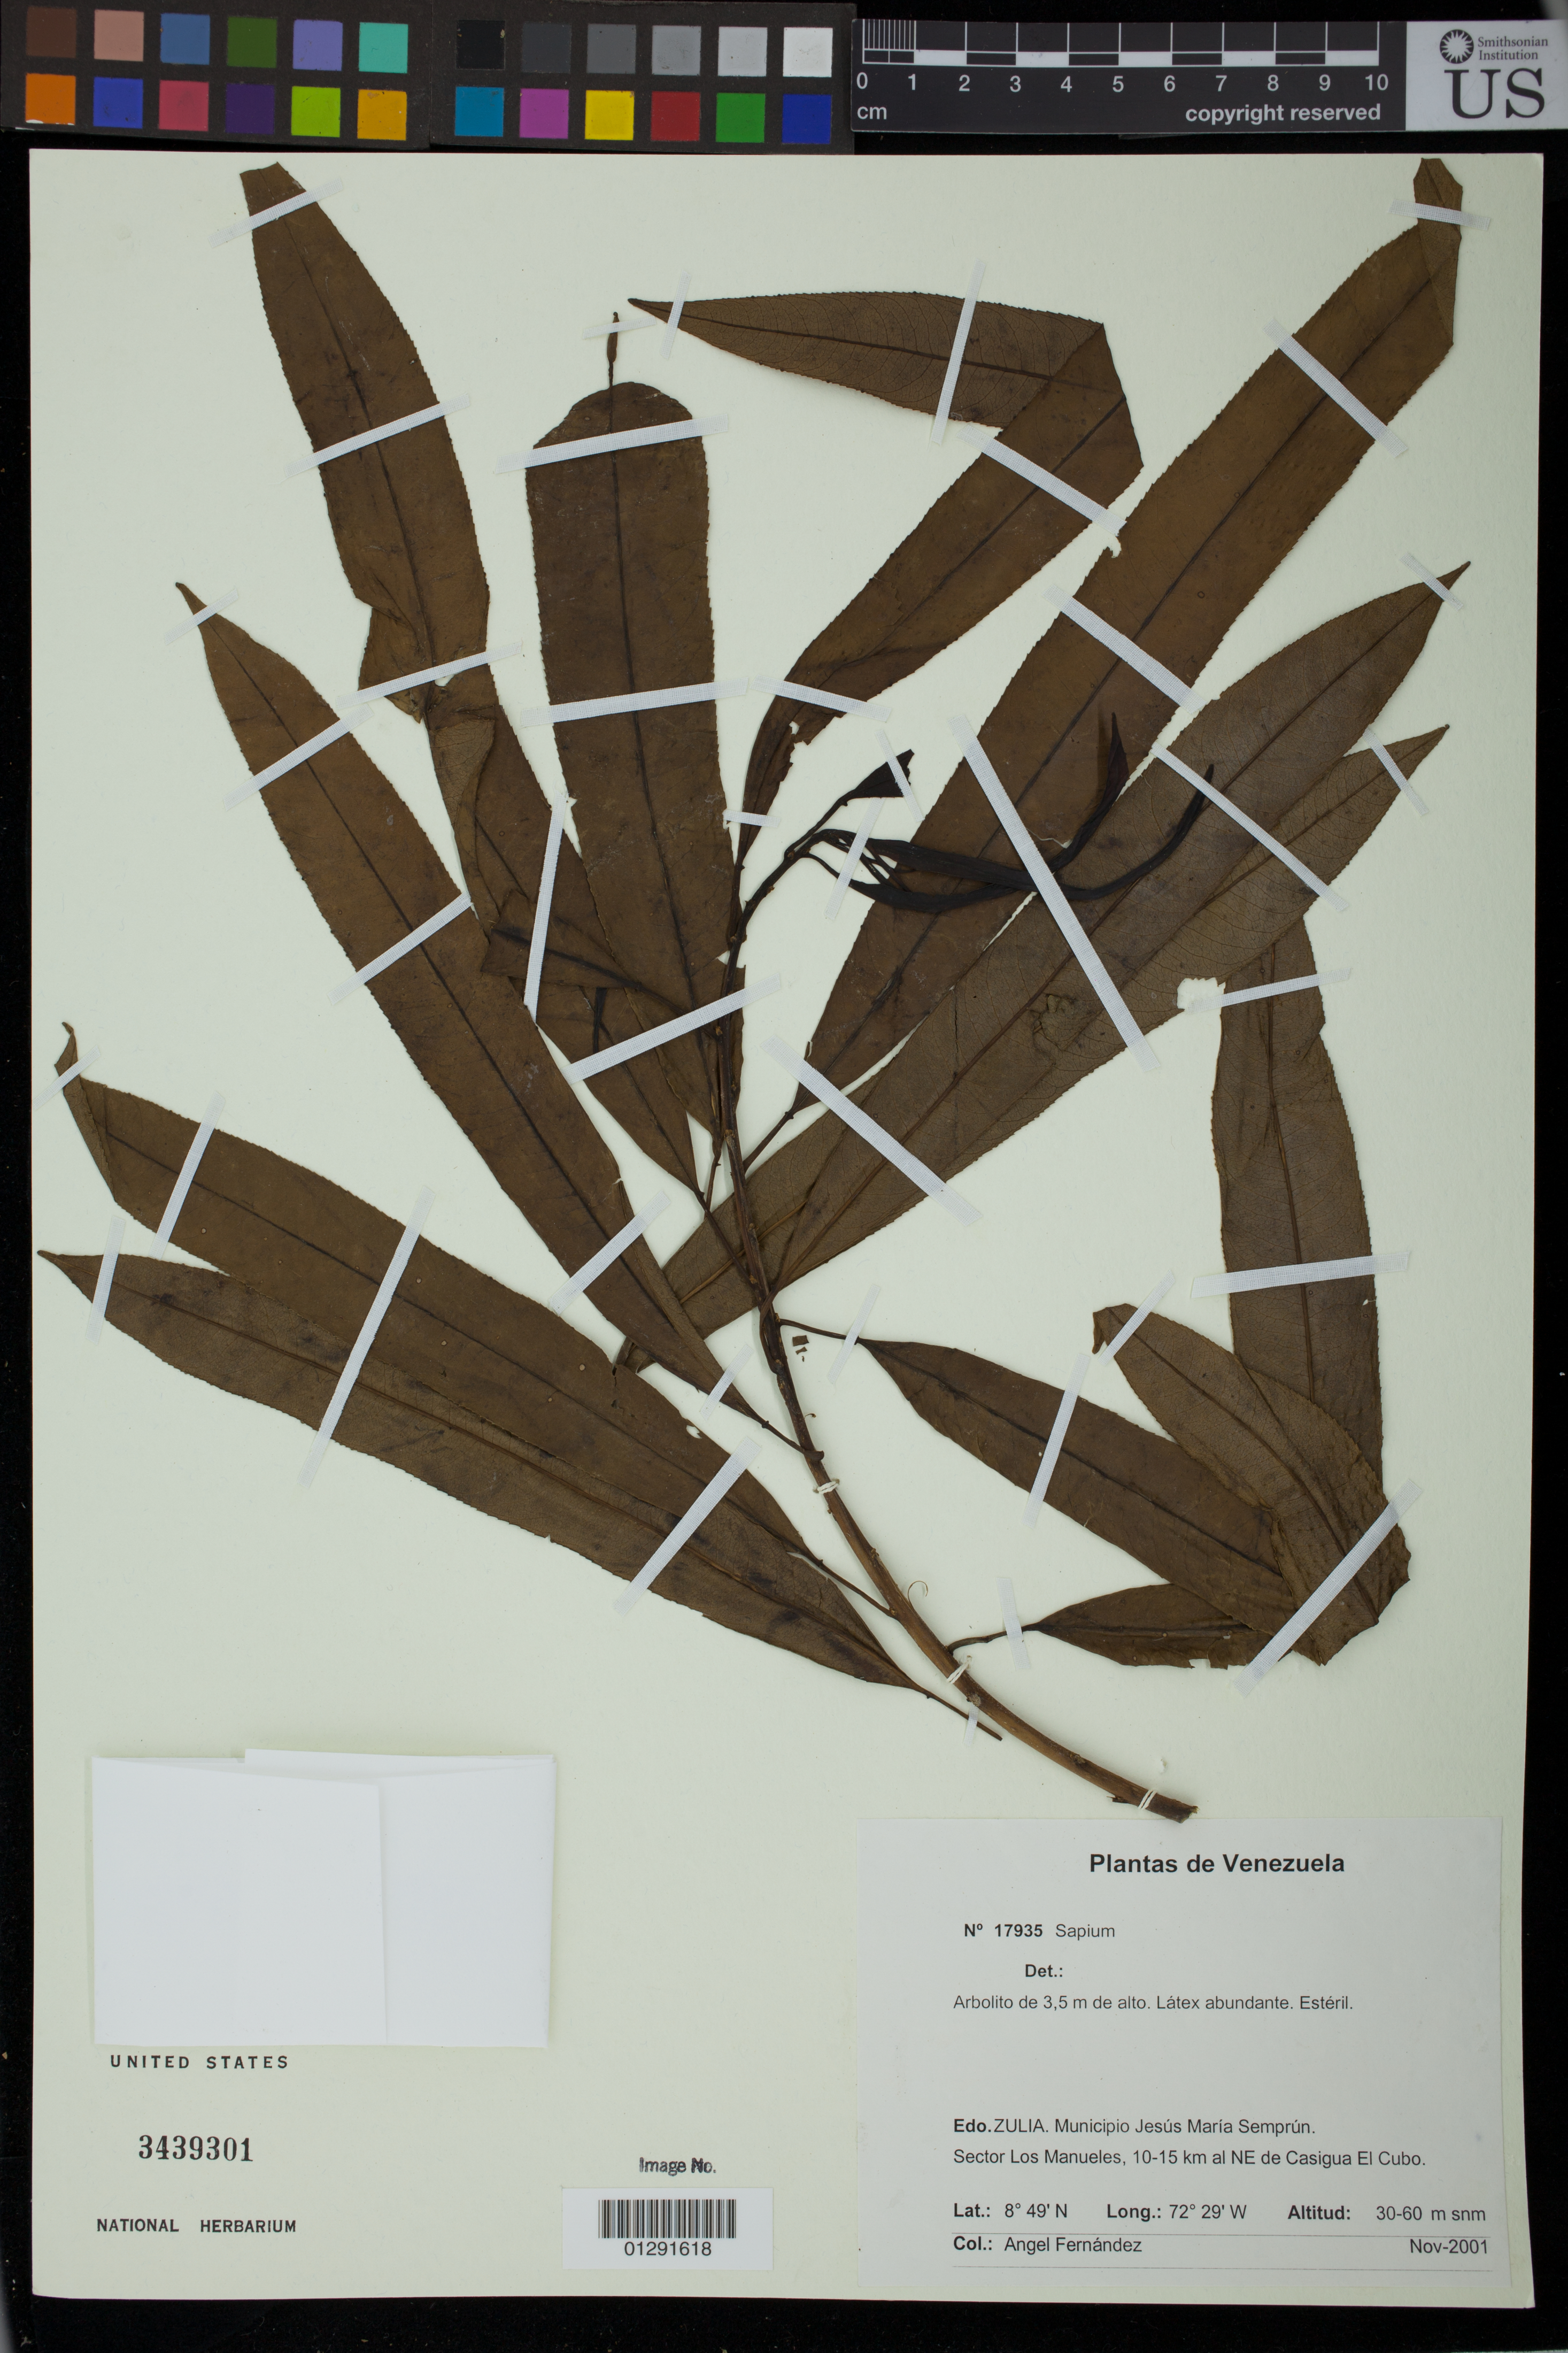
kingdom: Plantae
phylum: Tracheophyta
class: Magnoliopsida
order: Malpighiales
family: Euphorbiaceae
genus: Sapium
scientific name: Sapium sp.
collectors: Á. Fernández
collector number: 17935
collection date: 2001-11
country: Venezuela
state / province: Zulia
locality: Municipio Jesús María Semprún. Sector Los Manueles, 10-15 km at NE de Casigua El Cubo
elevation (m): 30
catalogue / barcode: US 3439301